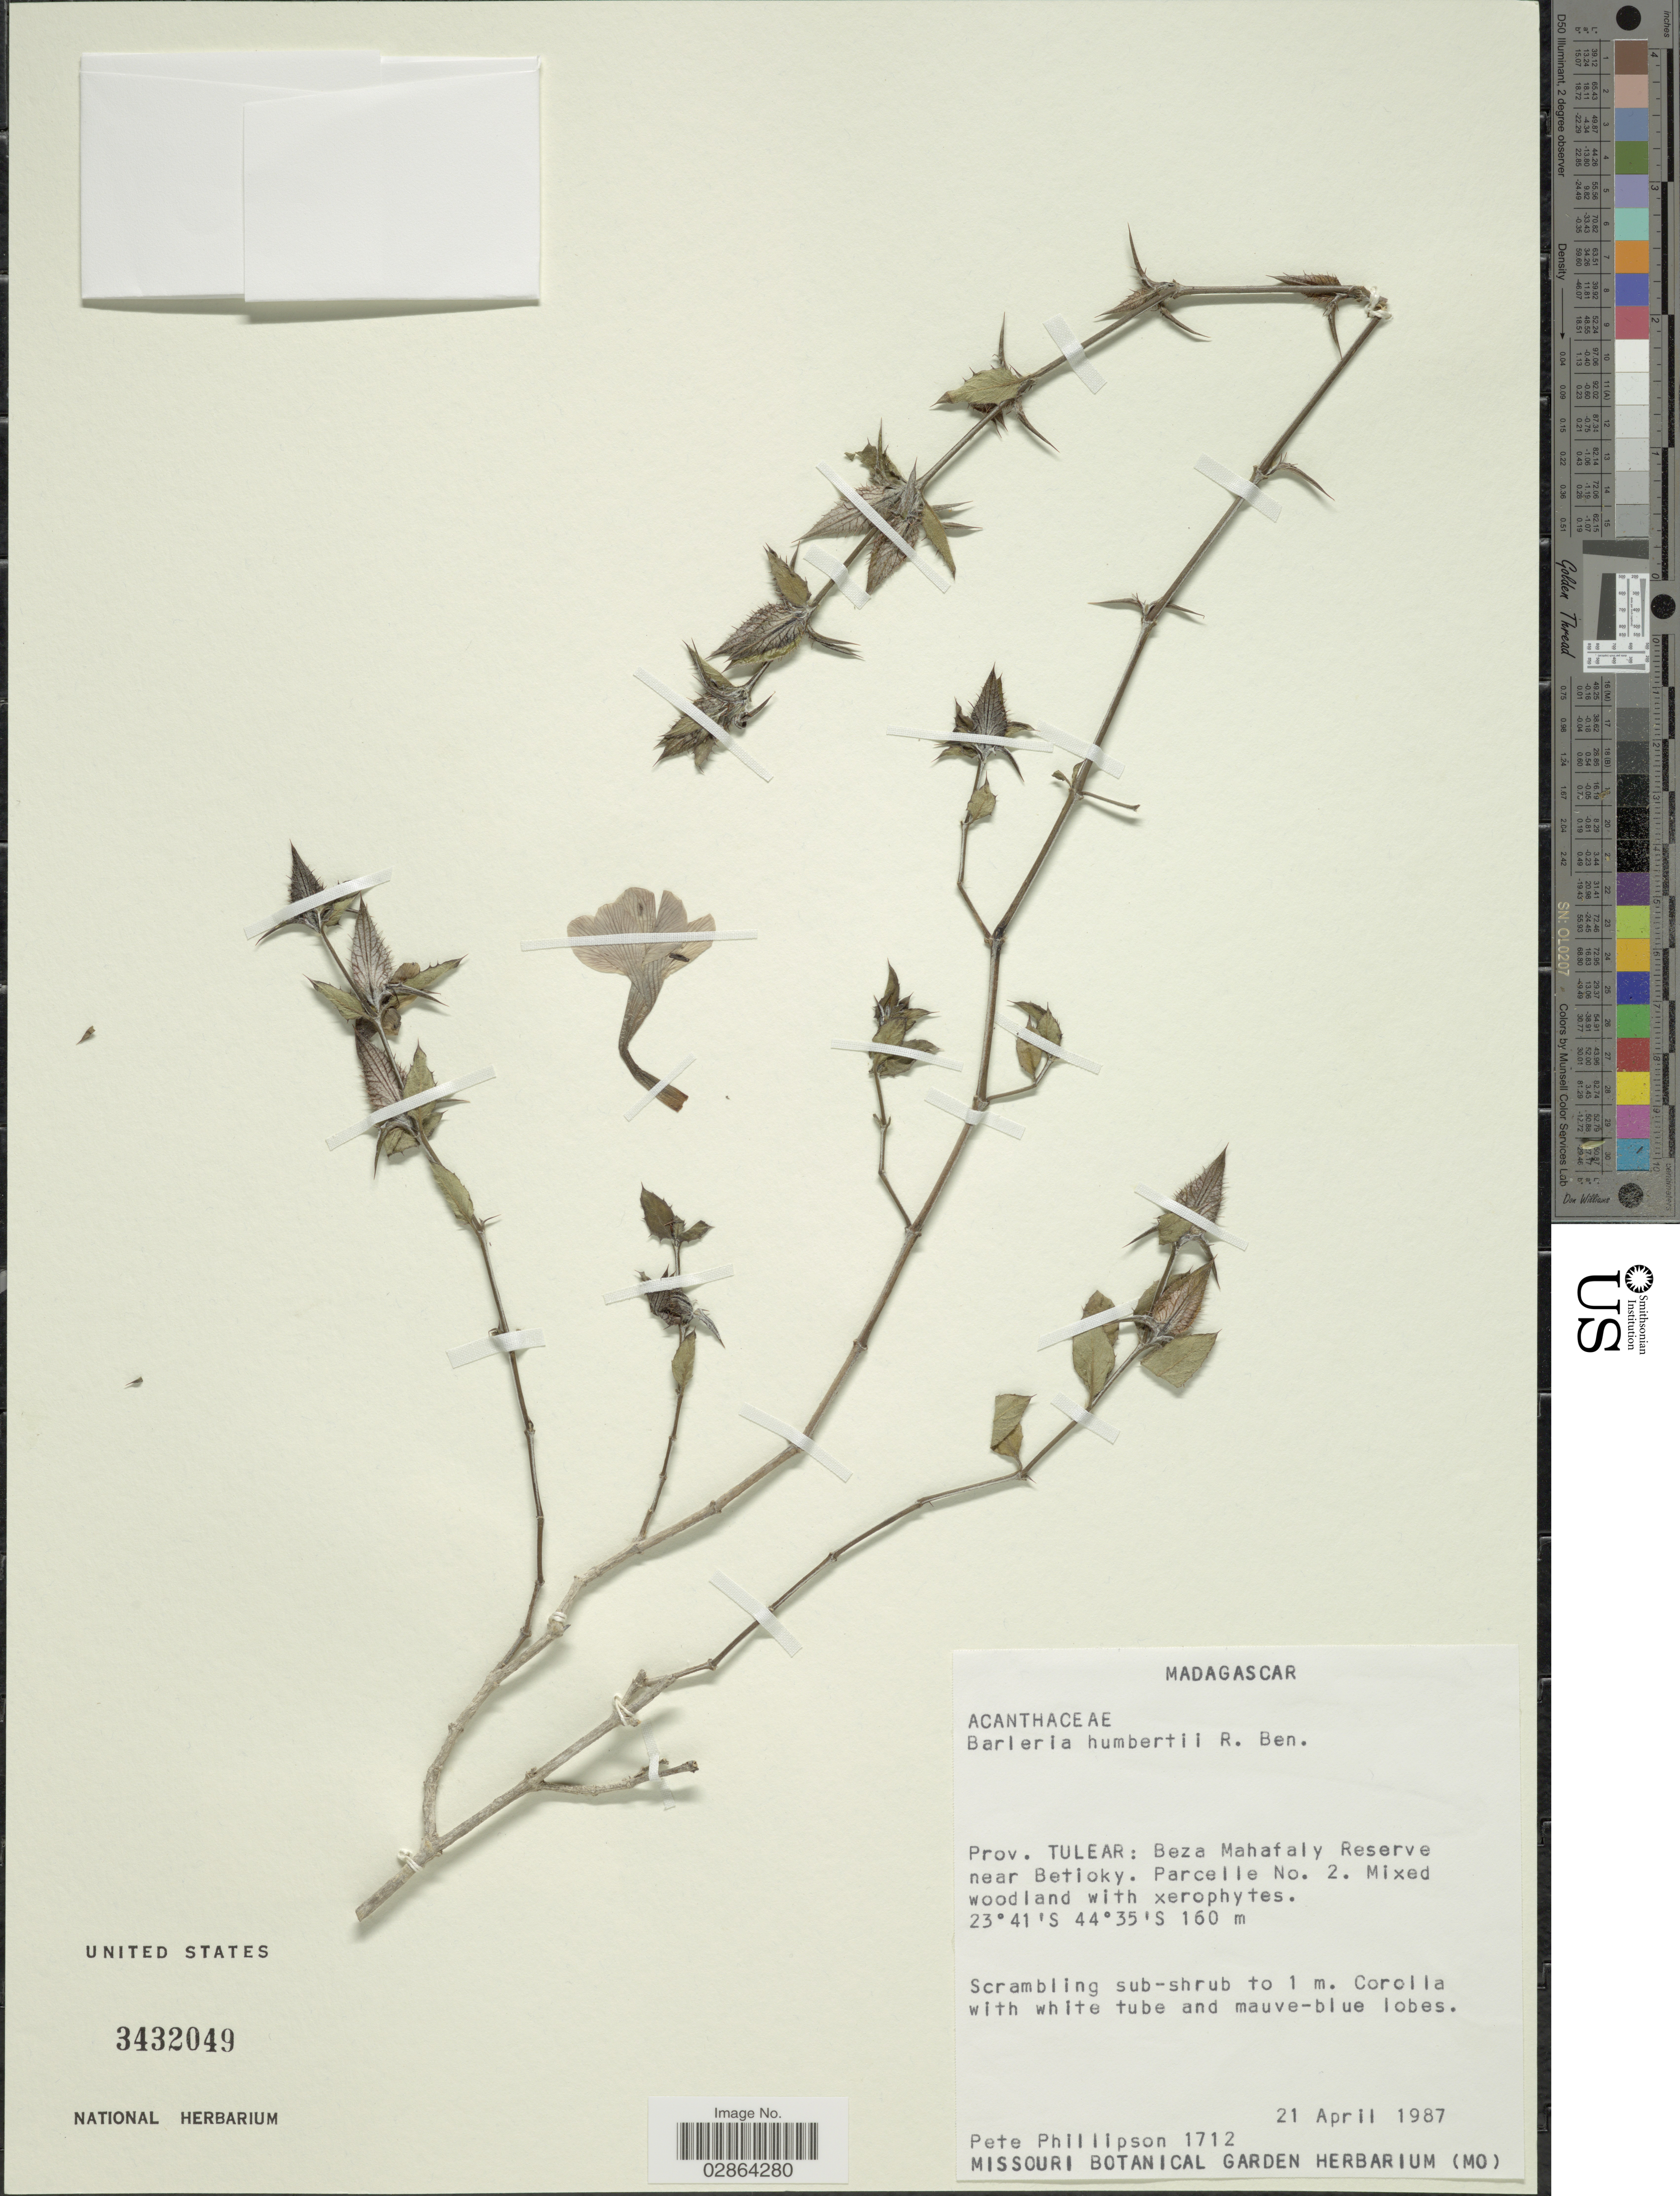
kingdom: Plantae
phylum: Tracheophyta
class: Magnoliopsida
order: Lamiales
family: Acanthaceae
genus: Barleria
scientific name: Barleria humbertii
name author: Benoist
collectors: P. B. Phillipson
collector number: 1712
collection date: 1987-04-21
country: Madagascar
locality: Prov. Tulear: Beza Mahafaly Reserve near Betioky. Parcelle No. 2.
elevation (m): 160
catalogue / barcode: US 3432049